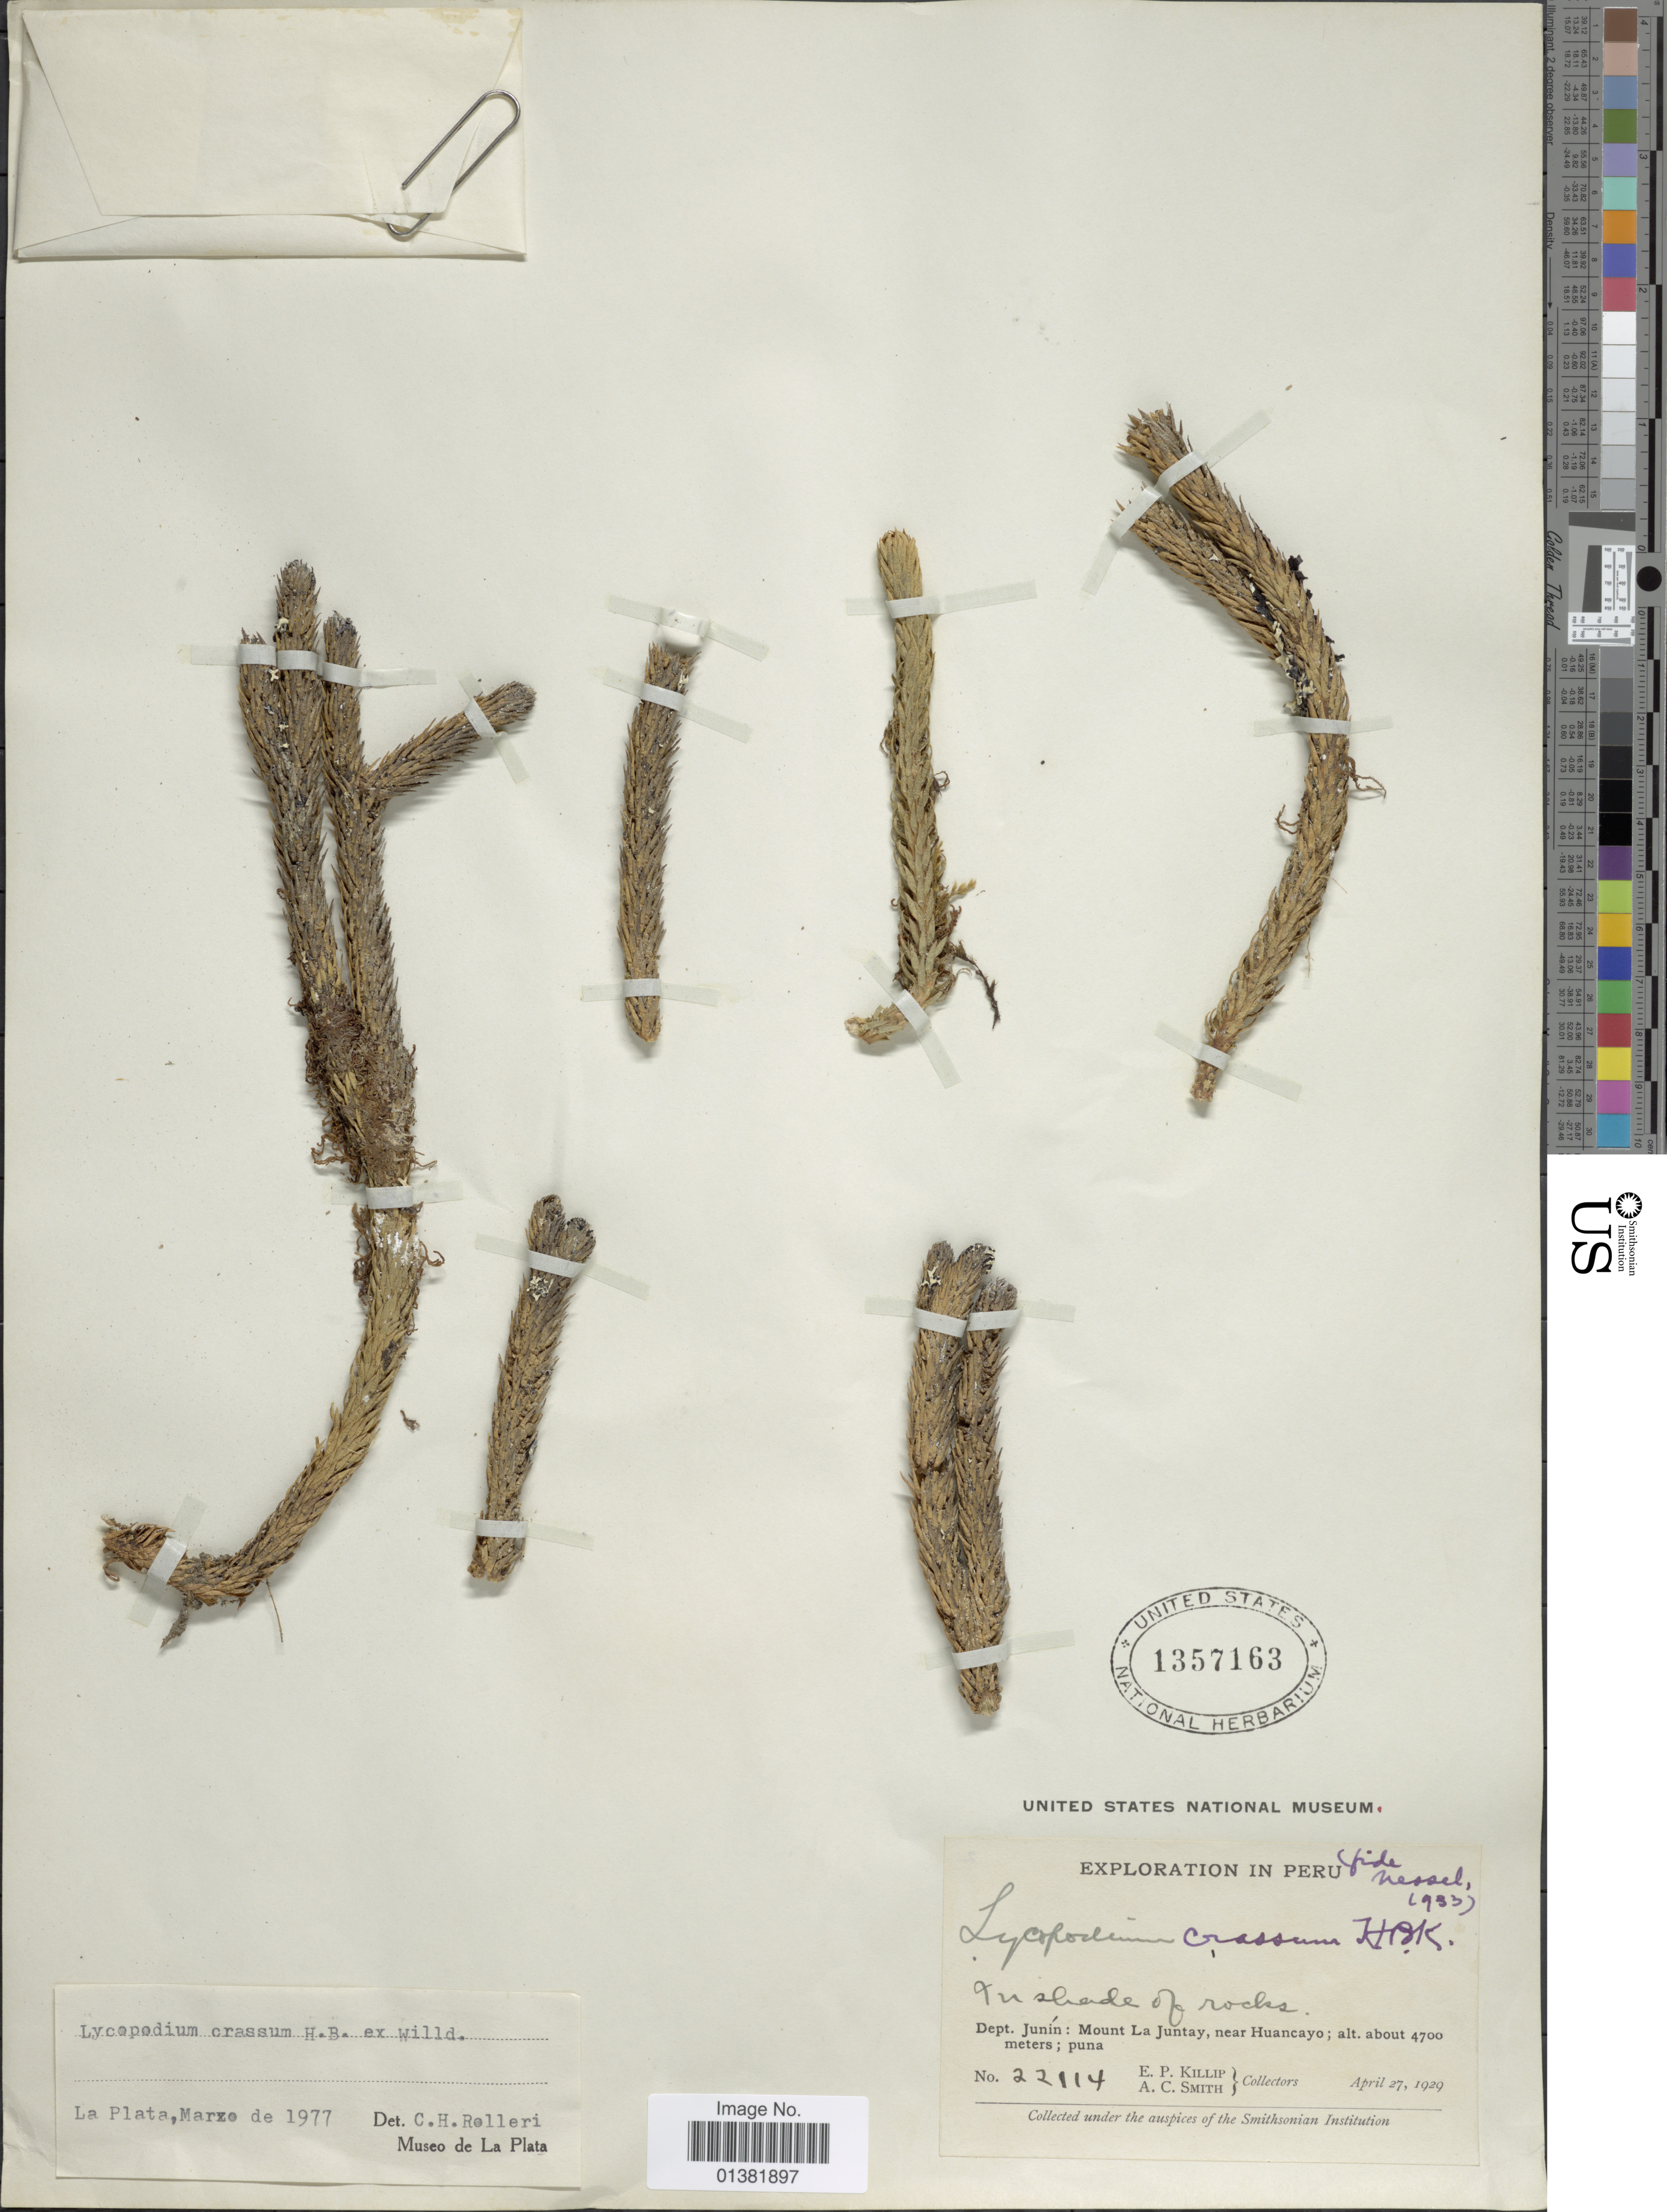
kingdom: Plantae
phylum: Tracheophyta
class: Lycopodiopsida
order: Lycopodiales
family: Lycopodiaceae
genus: Phlegmariurus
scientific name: Phlegmariurus crassus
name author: (Humb. & Bonpl. ex Willd.) B. Øllg.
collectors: E. P. Killip & A. C. Smith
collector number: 22114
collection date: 1929-04-27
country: Peru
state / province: Junín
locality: Mount La Juntay, near Huancayo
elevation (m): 4700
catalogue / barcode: US 1357163